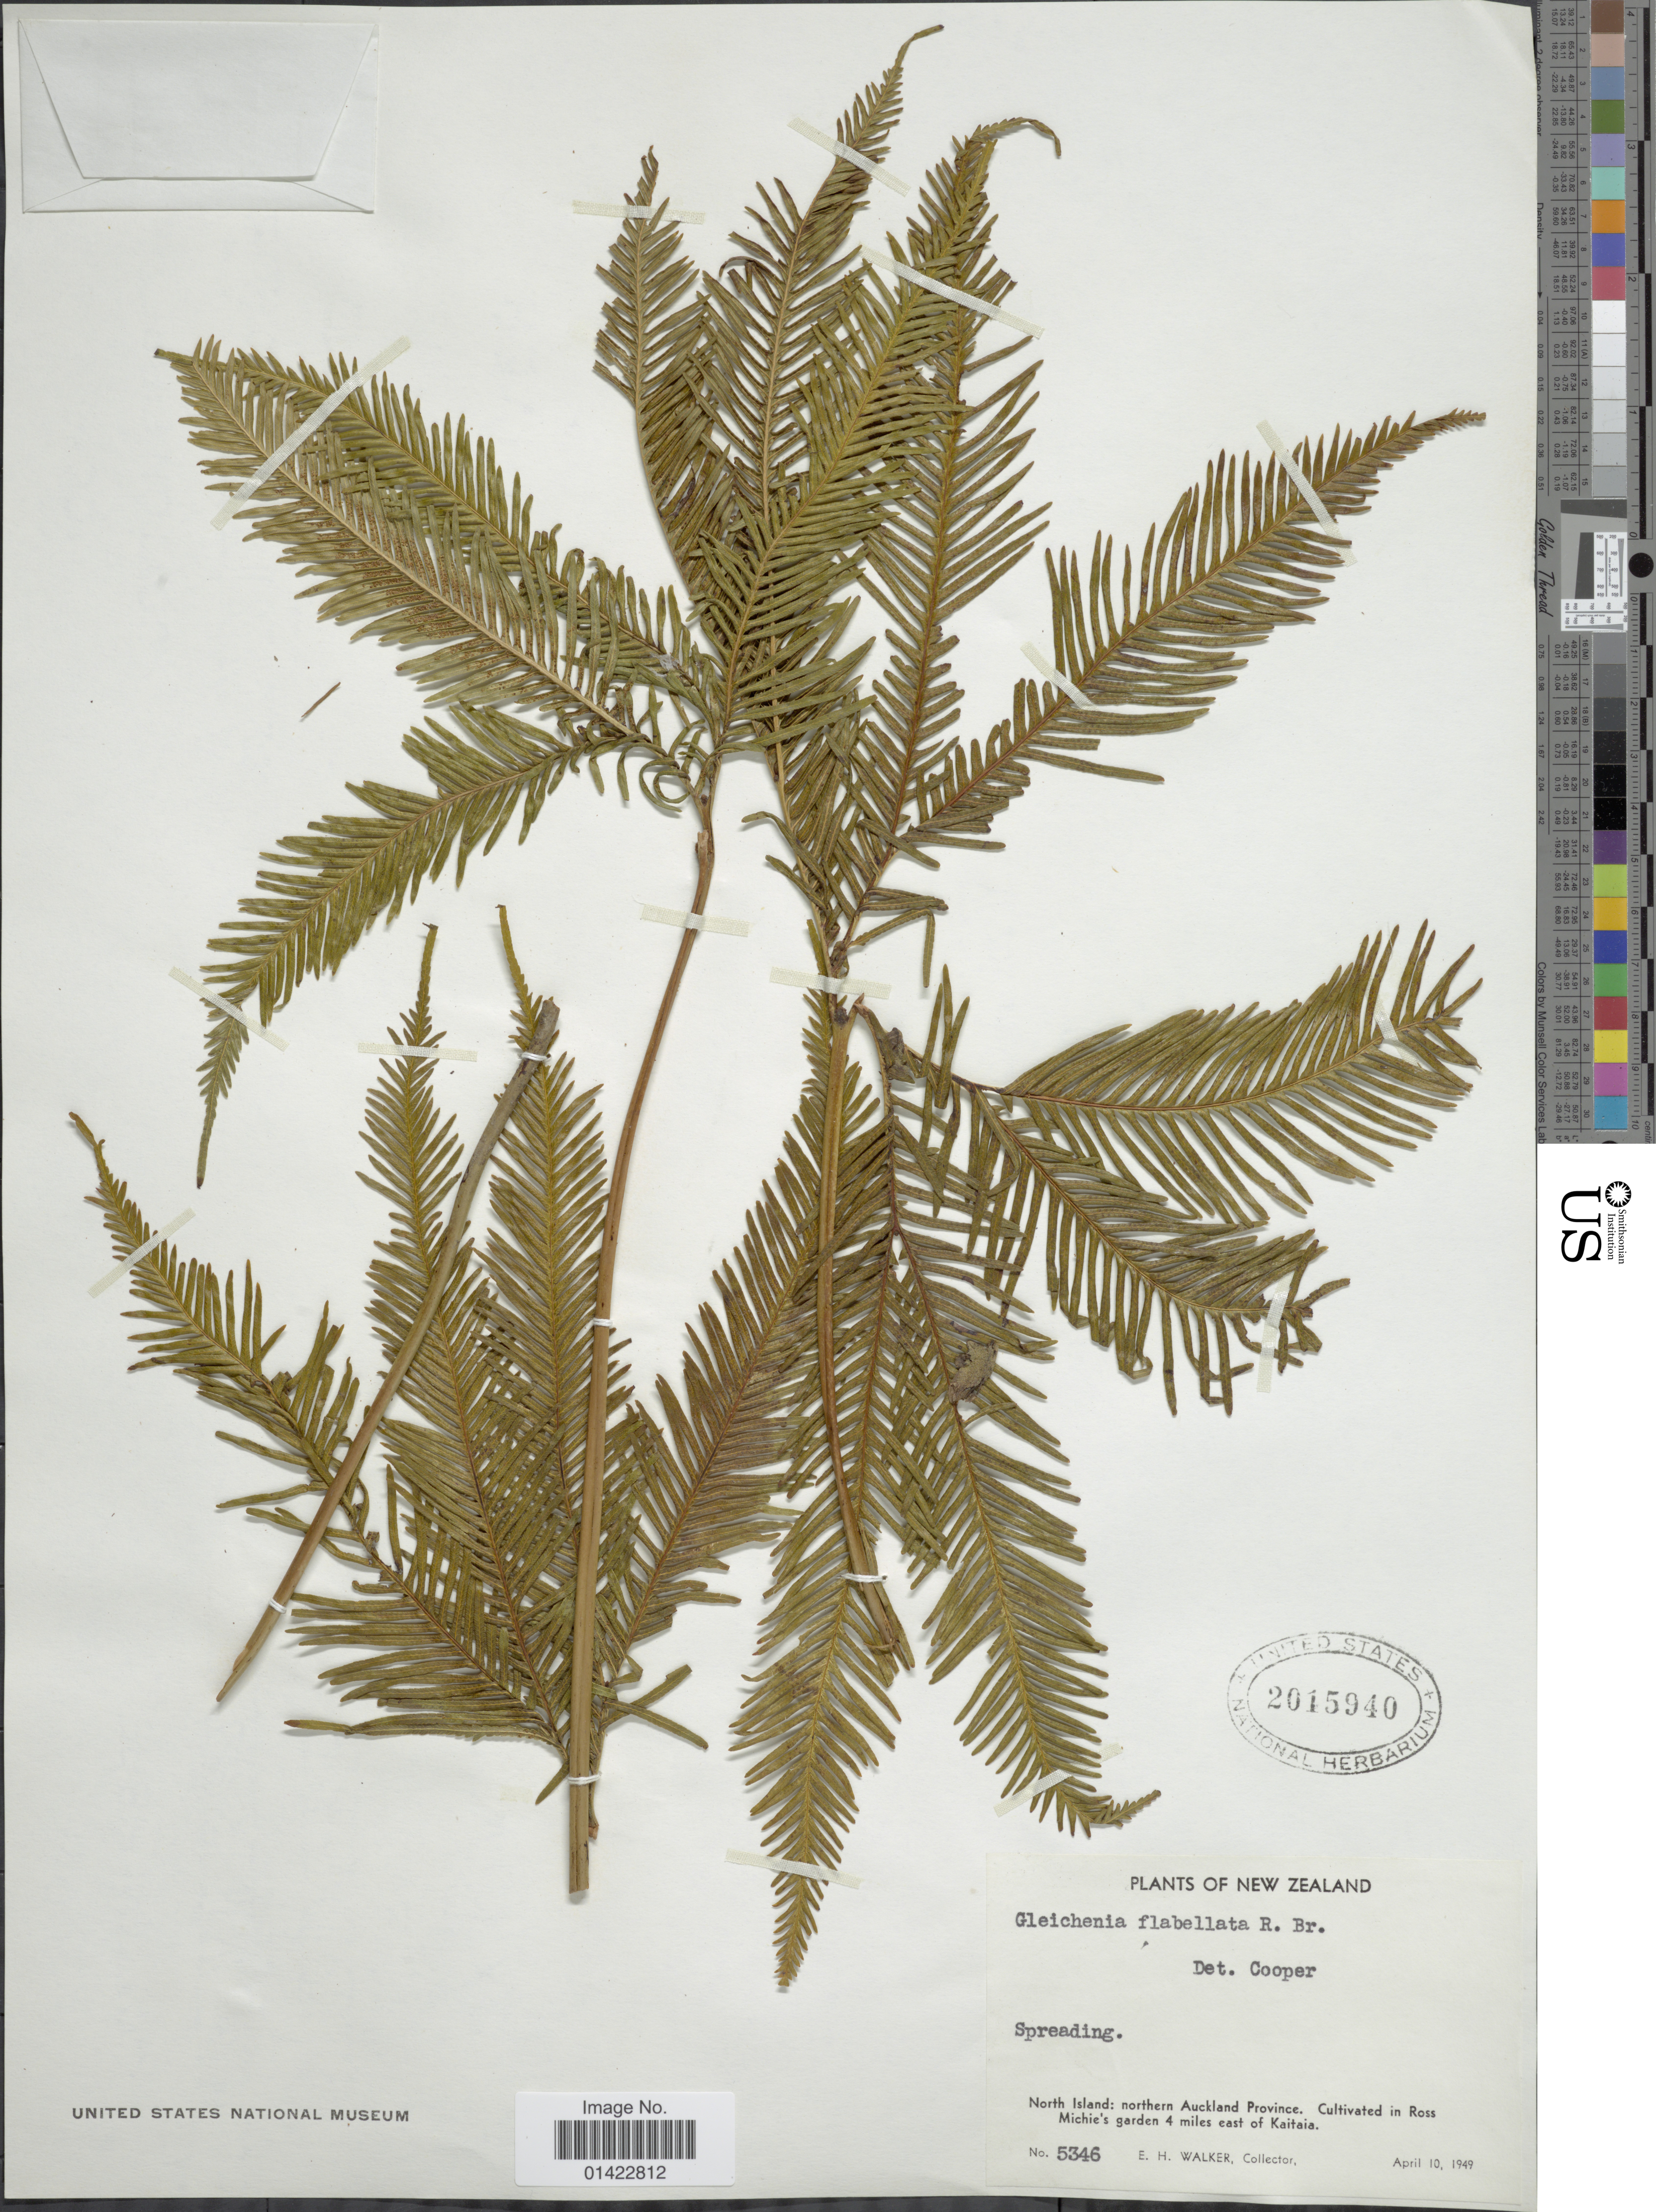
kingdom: Plantae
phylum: Tracheophyta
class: Polypodiopsida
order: Gleicheniales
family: Gleicheniaceae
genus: Sticherus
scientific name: Sticherus flabellatus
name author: (R. Br.) H. St. John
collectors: E. H. Walker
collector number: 5346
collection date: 1949-04-10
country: New Zealand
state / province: Auckland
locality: North Island: northern Auckland Province. Cultivated in Ross Michie's garden 4 miles east of Kaitaia.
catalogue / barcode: US 2015940